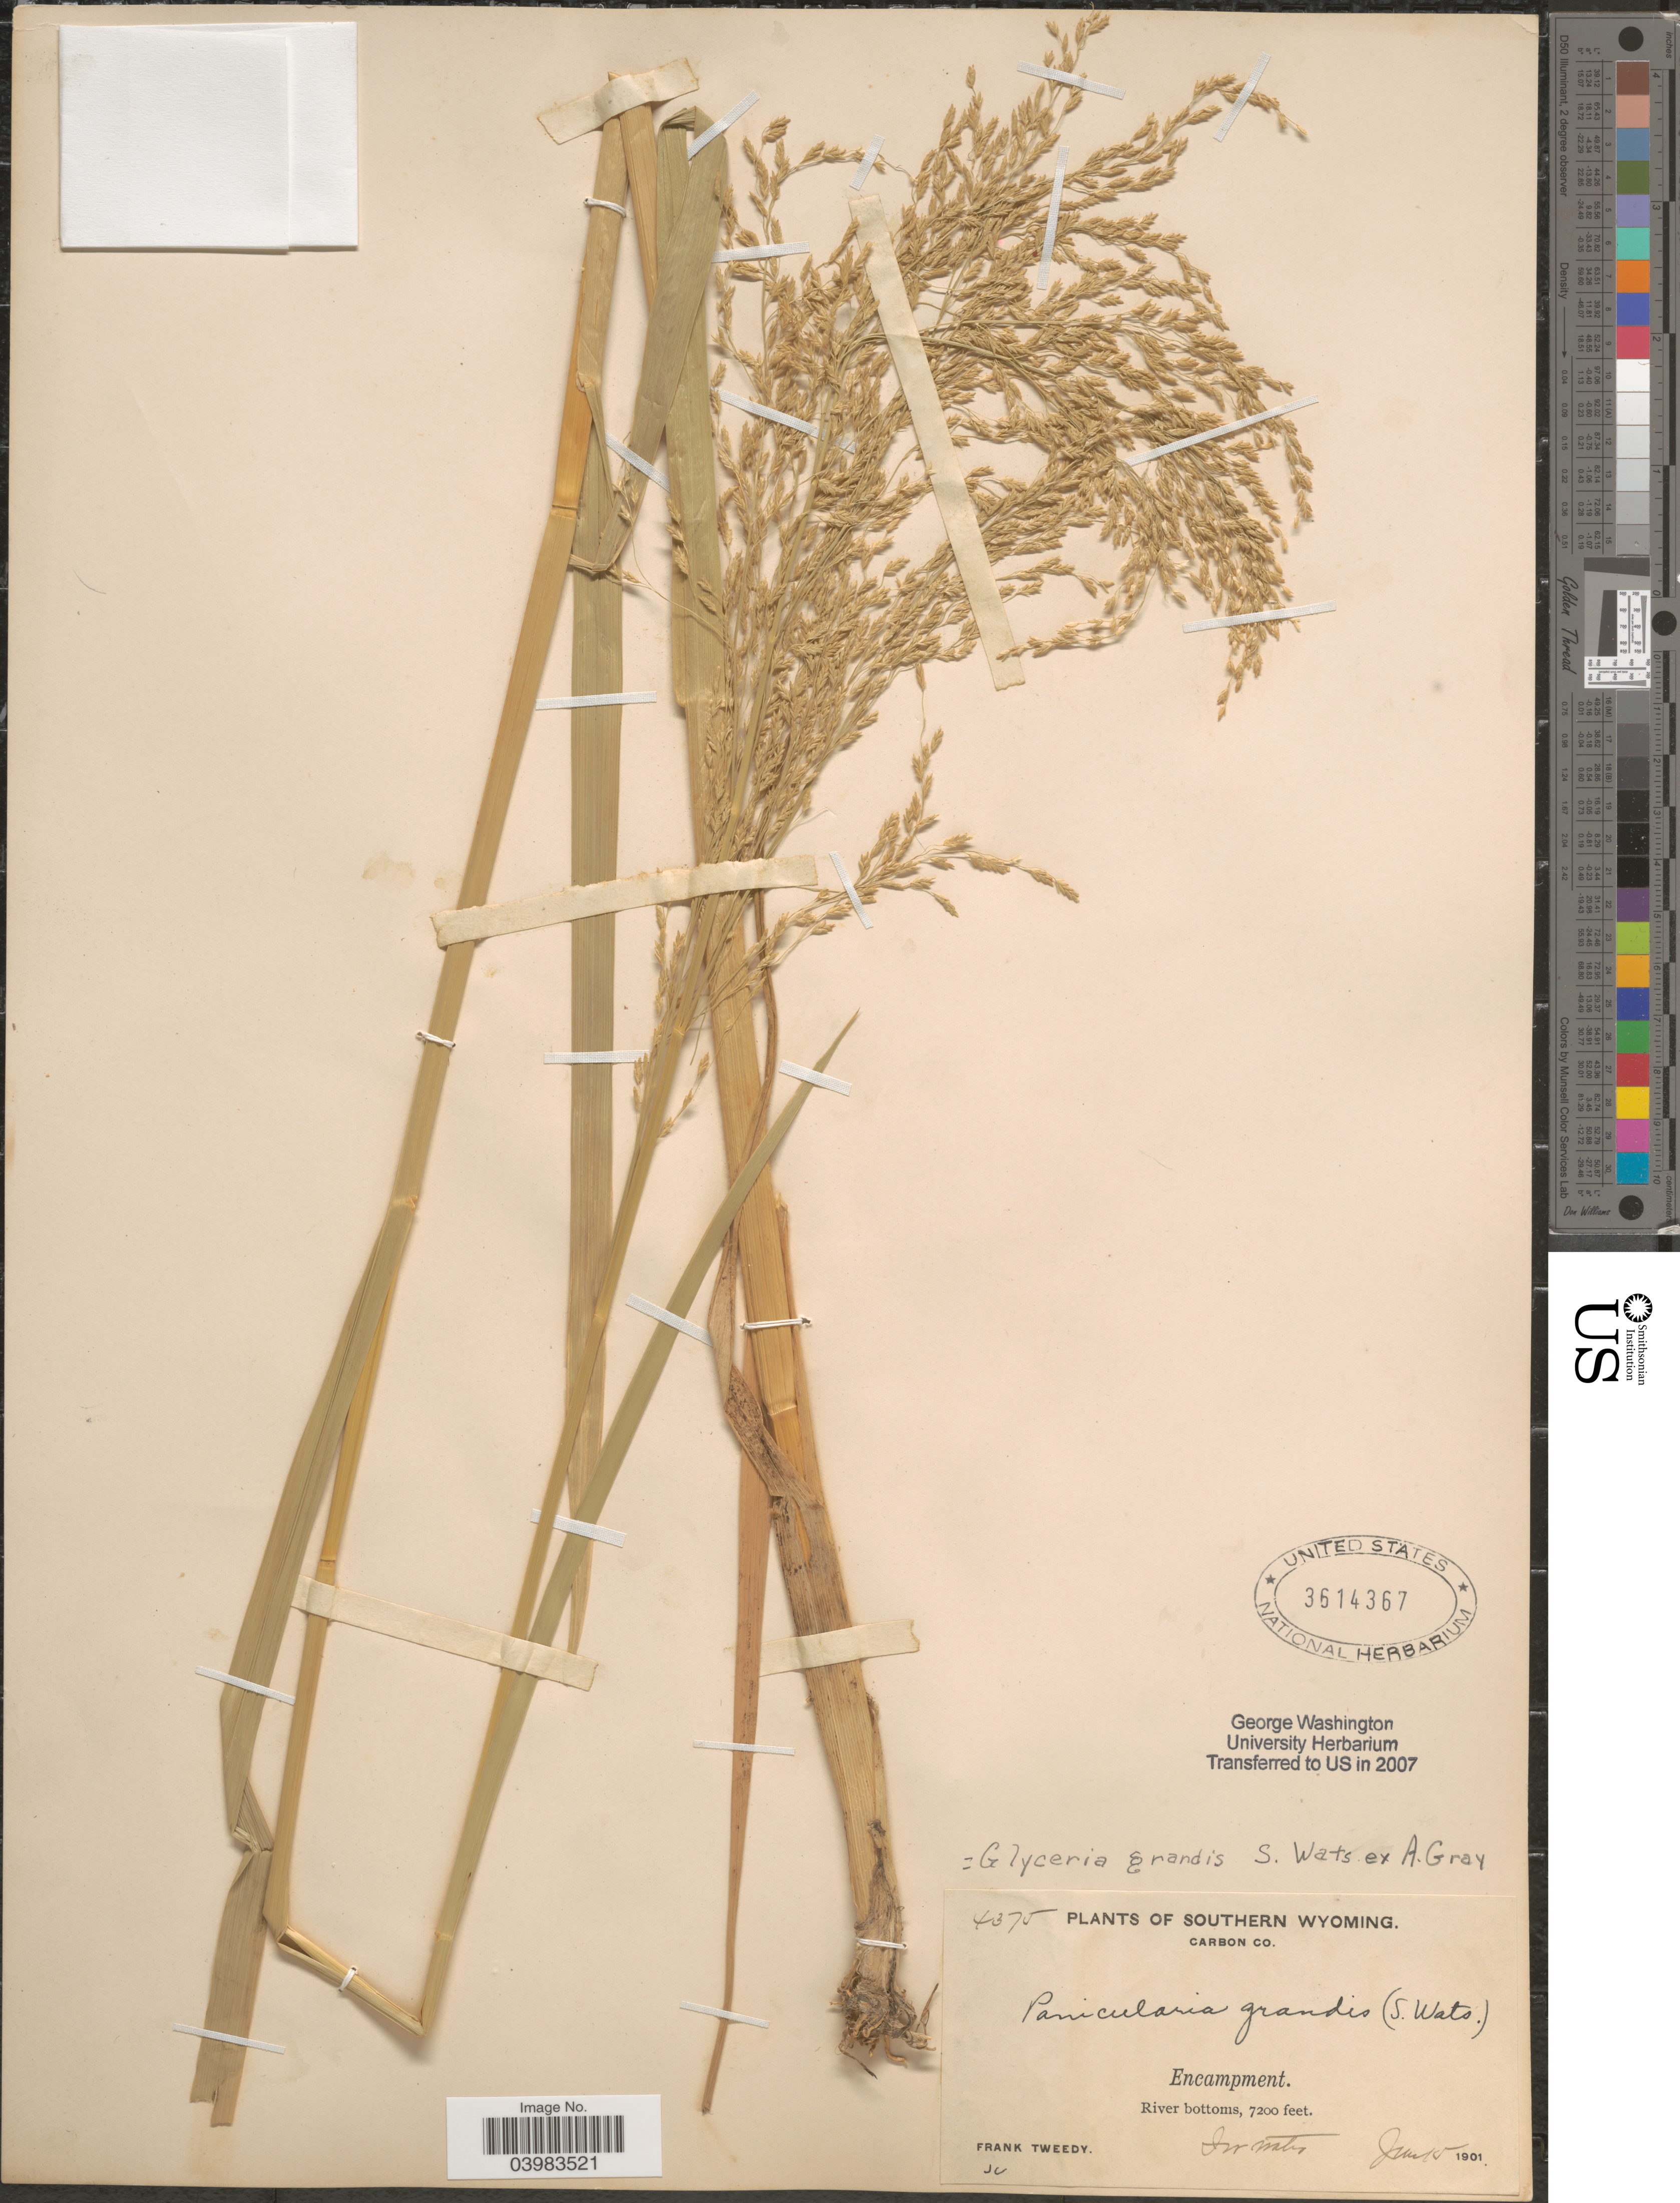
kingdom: Plantae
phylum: Tracheophyta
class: Liliopsida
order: Poales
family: Poaceae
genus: Glyceria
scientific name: Glyceria grandis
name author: S. Watson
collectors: F. Tweedy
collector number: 4375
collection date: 1901-06-15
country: United States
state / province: Wyoming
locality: Southern Wyoming. Carbon Co. Encampment. River bottoms. In water.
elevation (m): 2195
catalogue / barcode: US 3614367